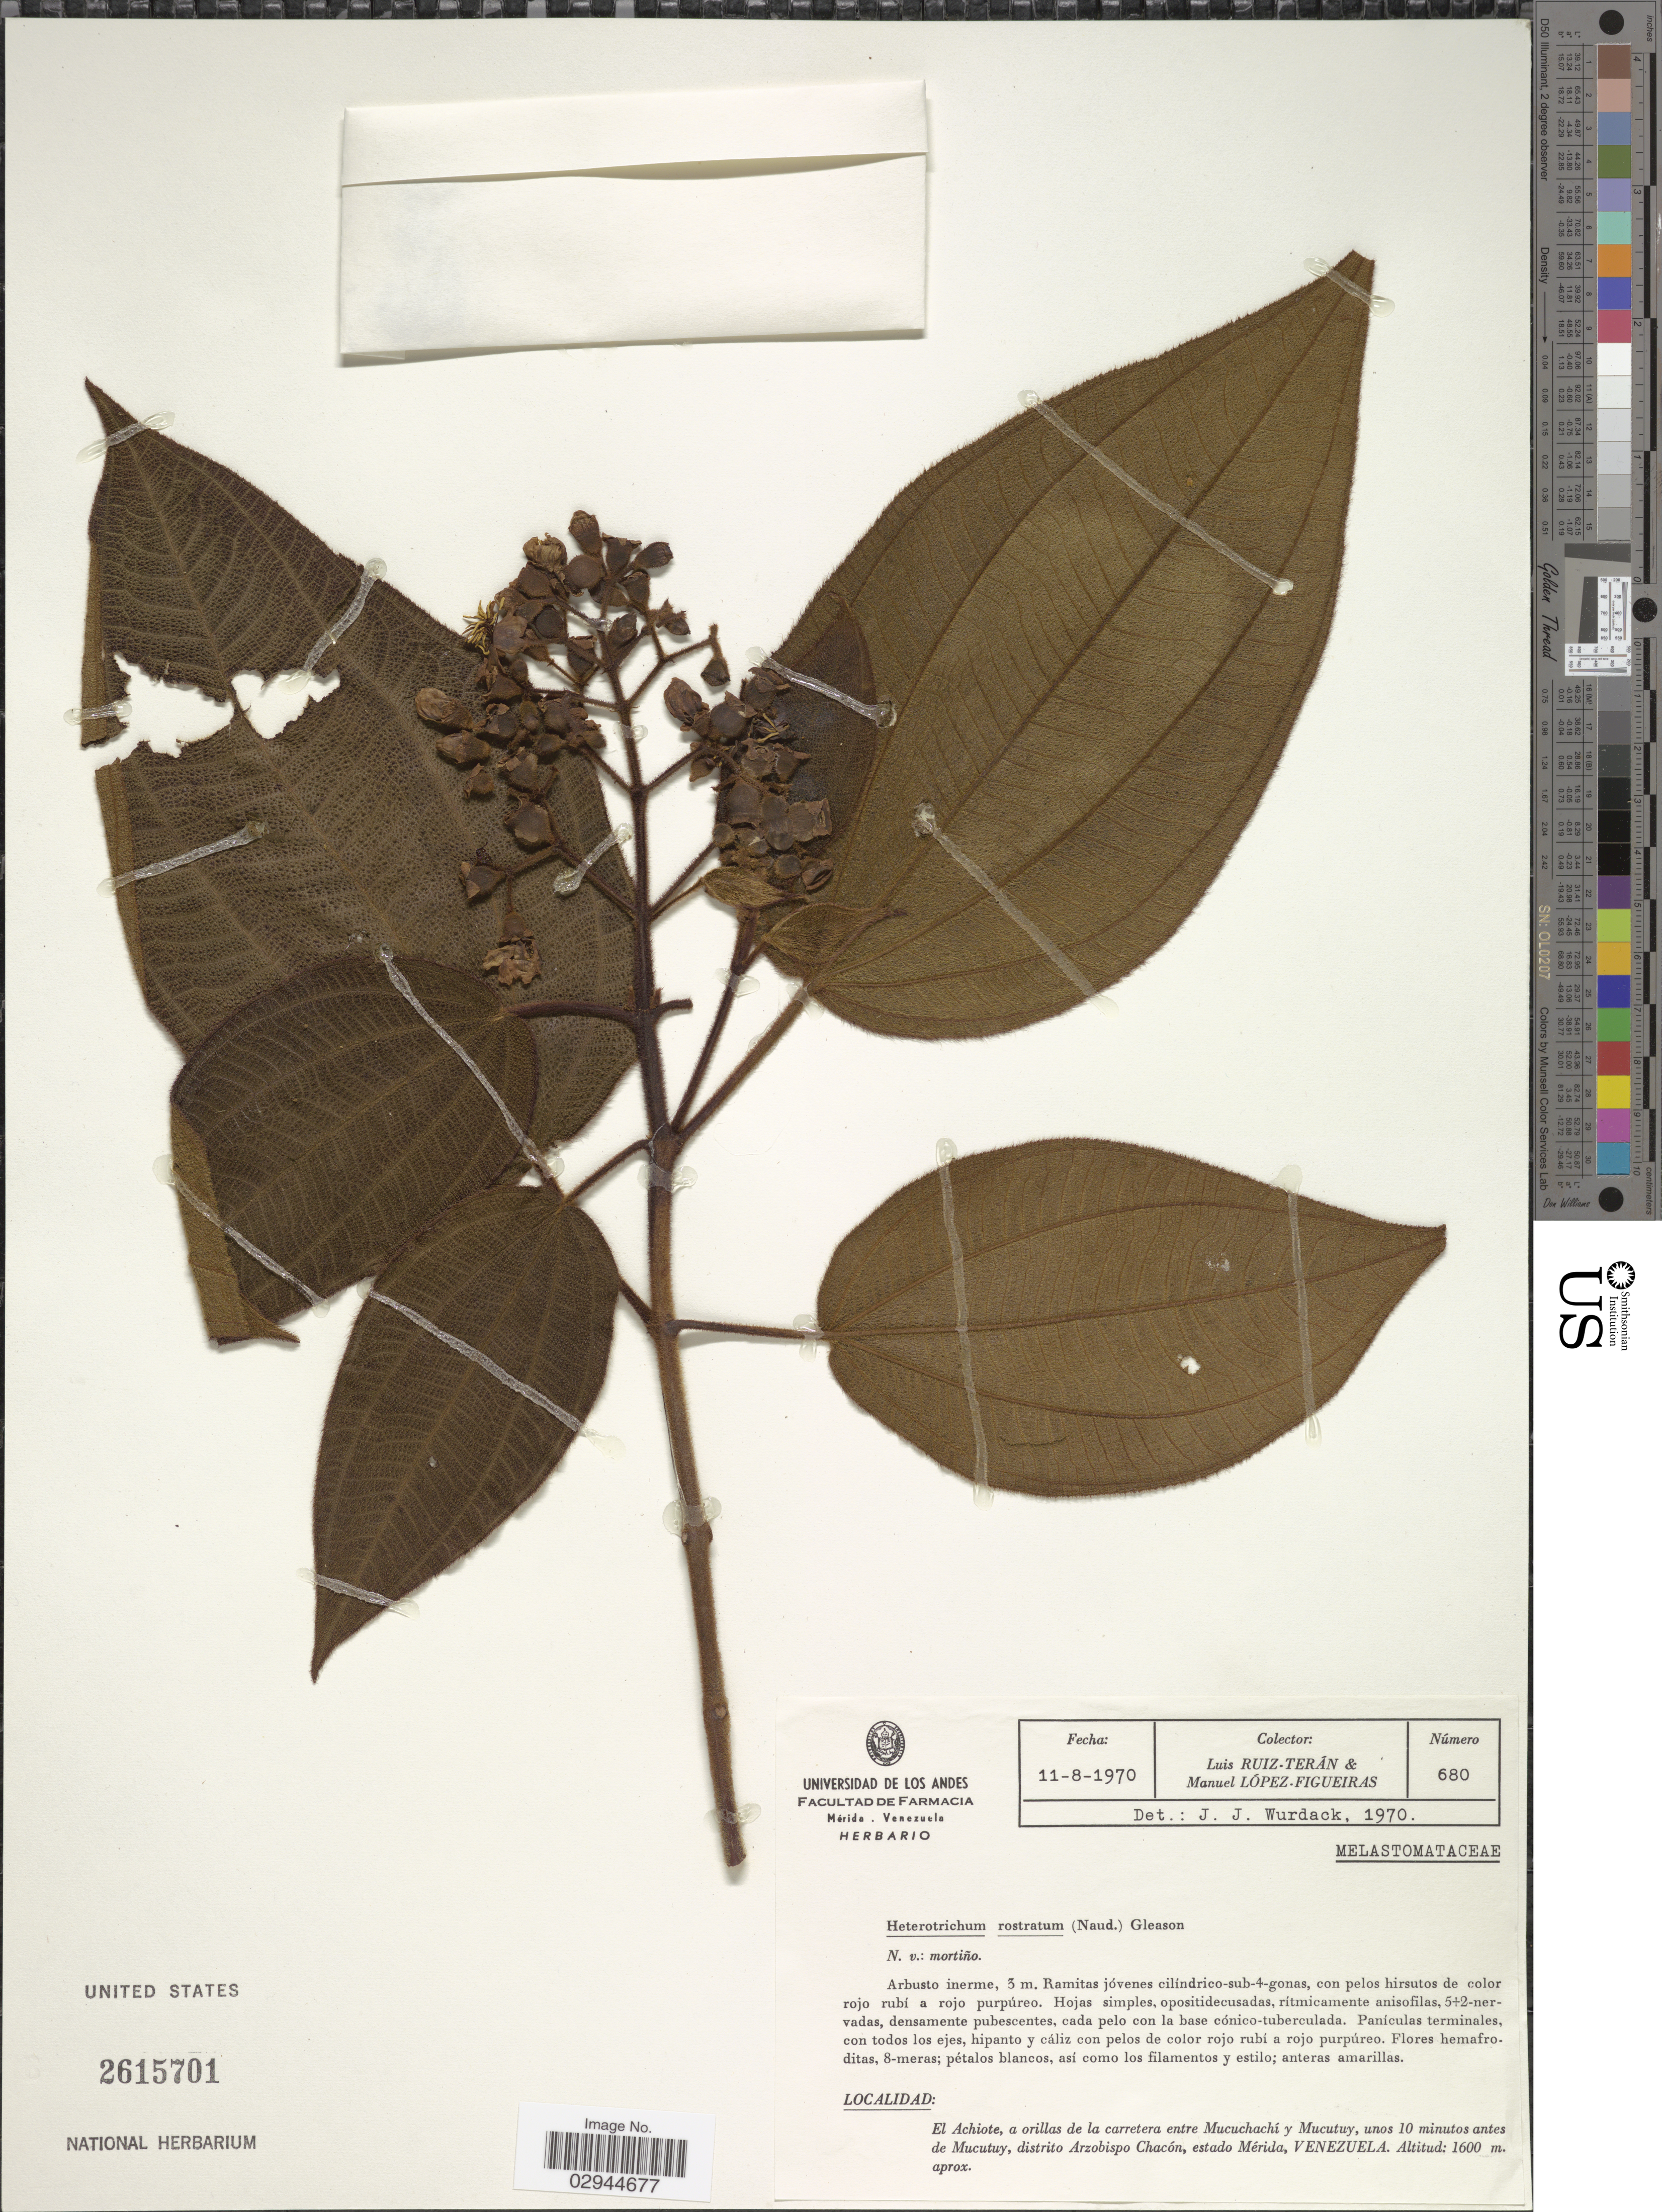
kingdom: Plantae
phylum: Tracheophyta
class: Magnoliopsida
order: Myrtales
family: Melastomataceae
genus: Miconia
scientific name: Miconia tuberculata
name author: (Naudin) Triana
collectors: L. Teran & M. López Figueiras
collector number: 680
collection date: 1970-08-11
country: Venezuela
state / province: Mérida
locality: El Achiote, a orillas de la carretera entre Mucuchachí y Mucutuy, unos 10 minutos antes de Mucutuy, distrito Arzobispo Chacón.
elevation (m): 1600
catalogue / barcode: US 2615701